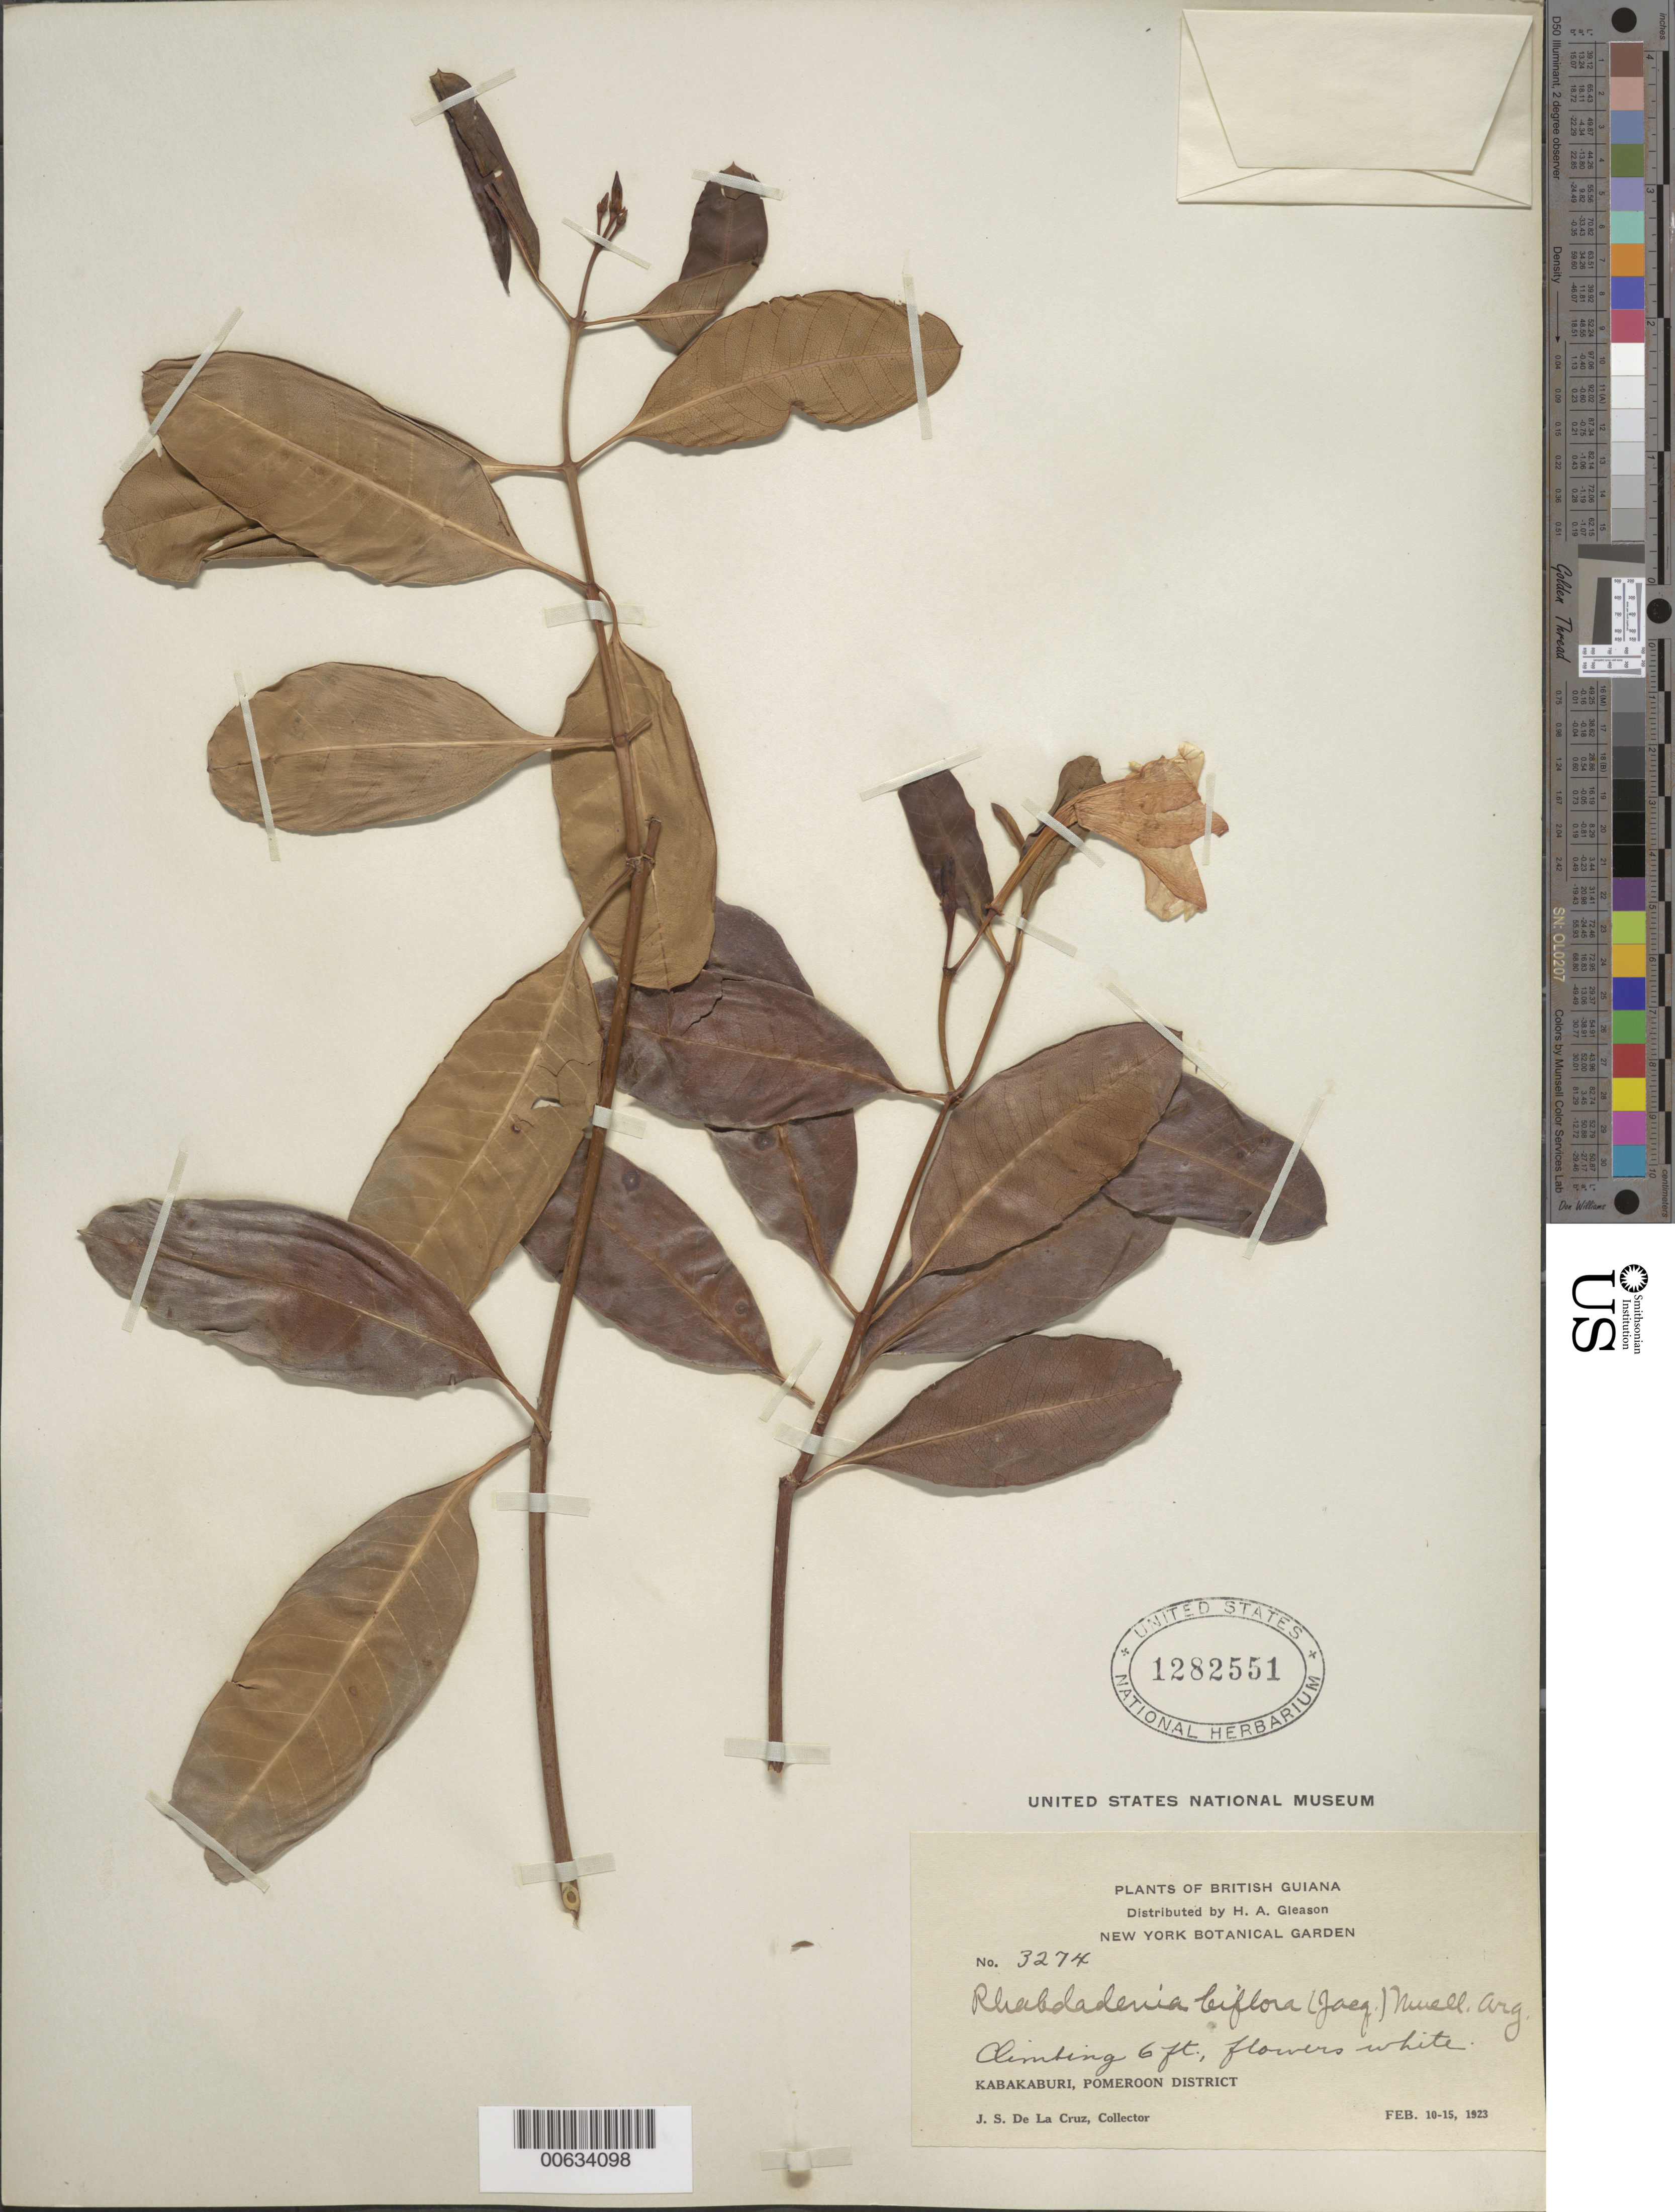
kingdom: Plantae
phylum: Tracheophyta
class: Magnoliopsida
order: Gentianales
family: Apocynaceae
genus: Rhabdadenia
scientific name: Rhabdadenia biflora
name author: (Jacq.) Müll. Arg.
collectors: J. S. de la Cruz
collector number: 3274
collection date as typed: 10-Feb-23 to 15-Feb-23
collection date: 1923-02-10/1923-02-15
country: Guyana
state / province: Pomeroon-Supenaam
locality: Kabakaburi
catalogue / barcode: US 1282551